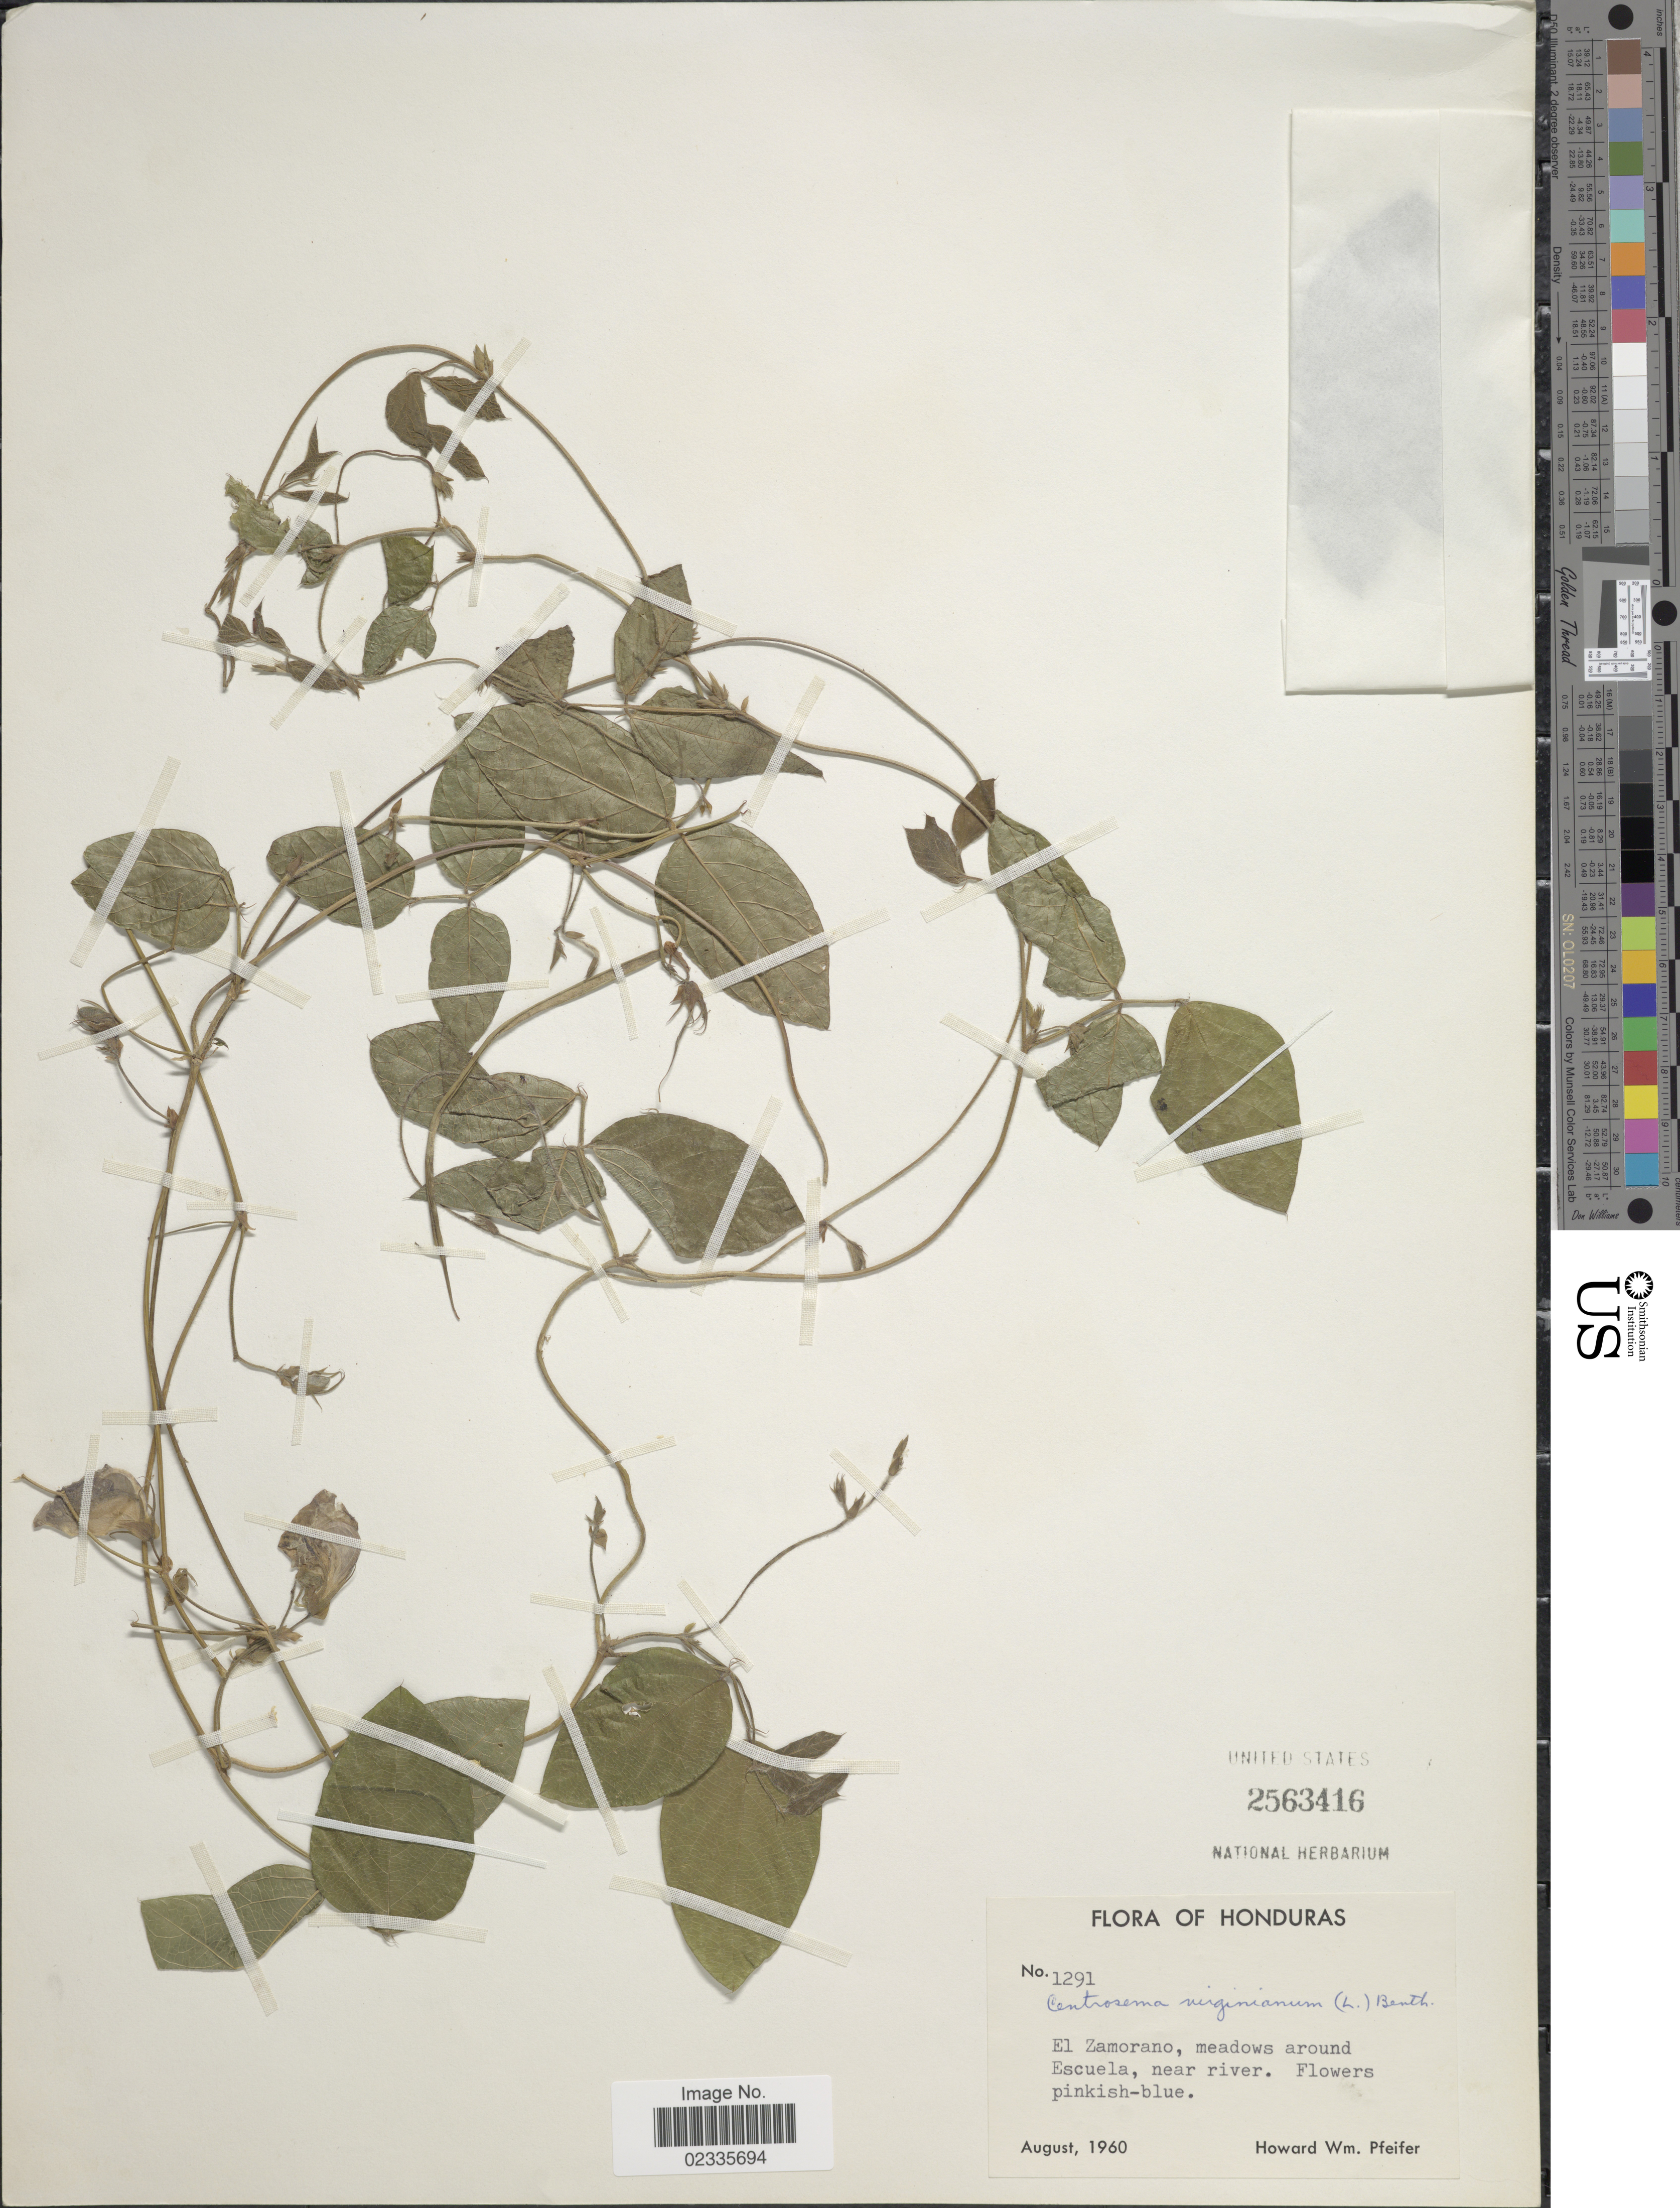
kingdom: Plantae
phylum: Tracheophyta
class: Magnoliopsida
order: Fabales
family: Fabaceae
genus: Centrosema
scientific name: Centrosema virginianum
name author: (L.) Benth.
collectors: H. W. Pfeifer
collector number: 12914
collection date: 1960-08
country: Honduras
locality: El Zamorano, meadow around Escuela, near river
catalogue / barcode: US 2563416